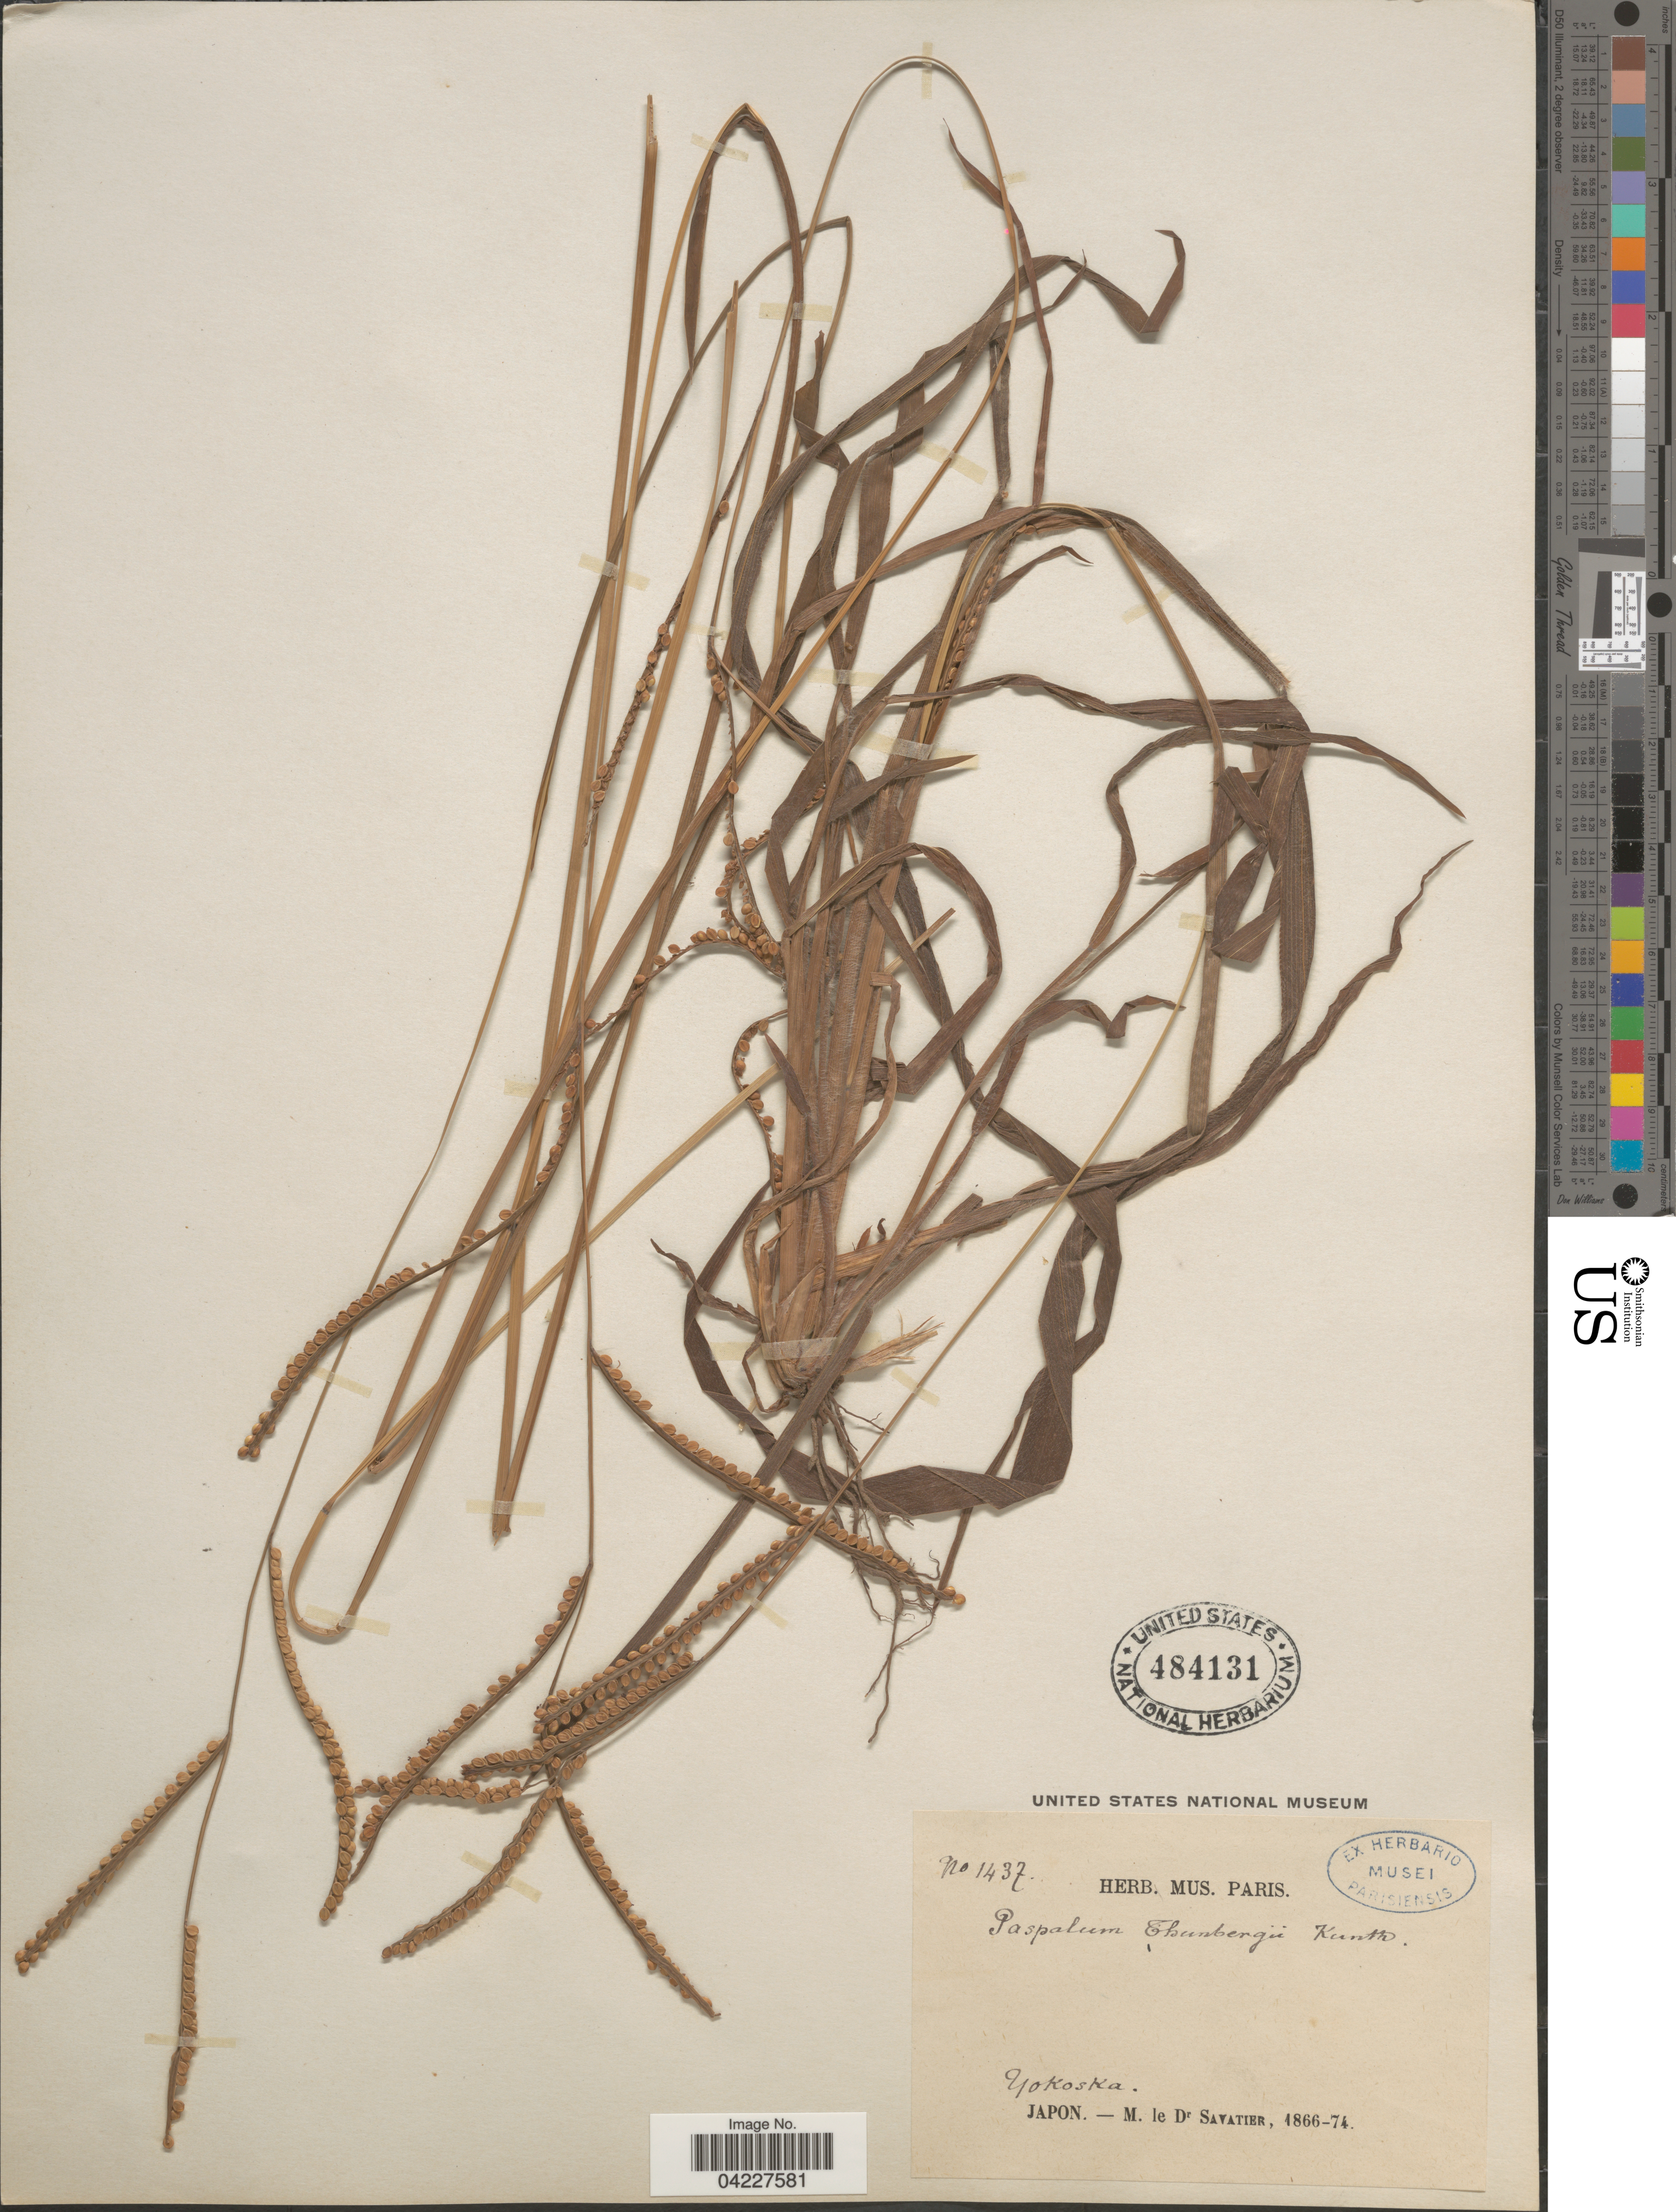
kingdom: Plantae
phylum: Tracheophyta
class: Liliopsida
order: Poales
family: Poaceae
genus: Paspalum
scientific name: Paspalum thunbergii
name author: Kunth ex Steud.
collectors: M. Savatier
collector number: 1437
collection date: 1866/1874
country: Japan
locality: Yokoska.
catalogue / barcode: US 484131